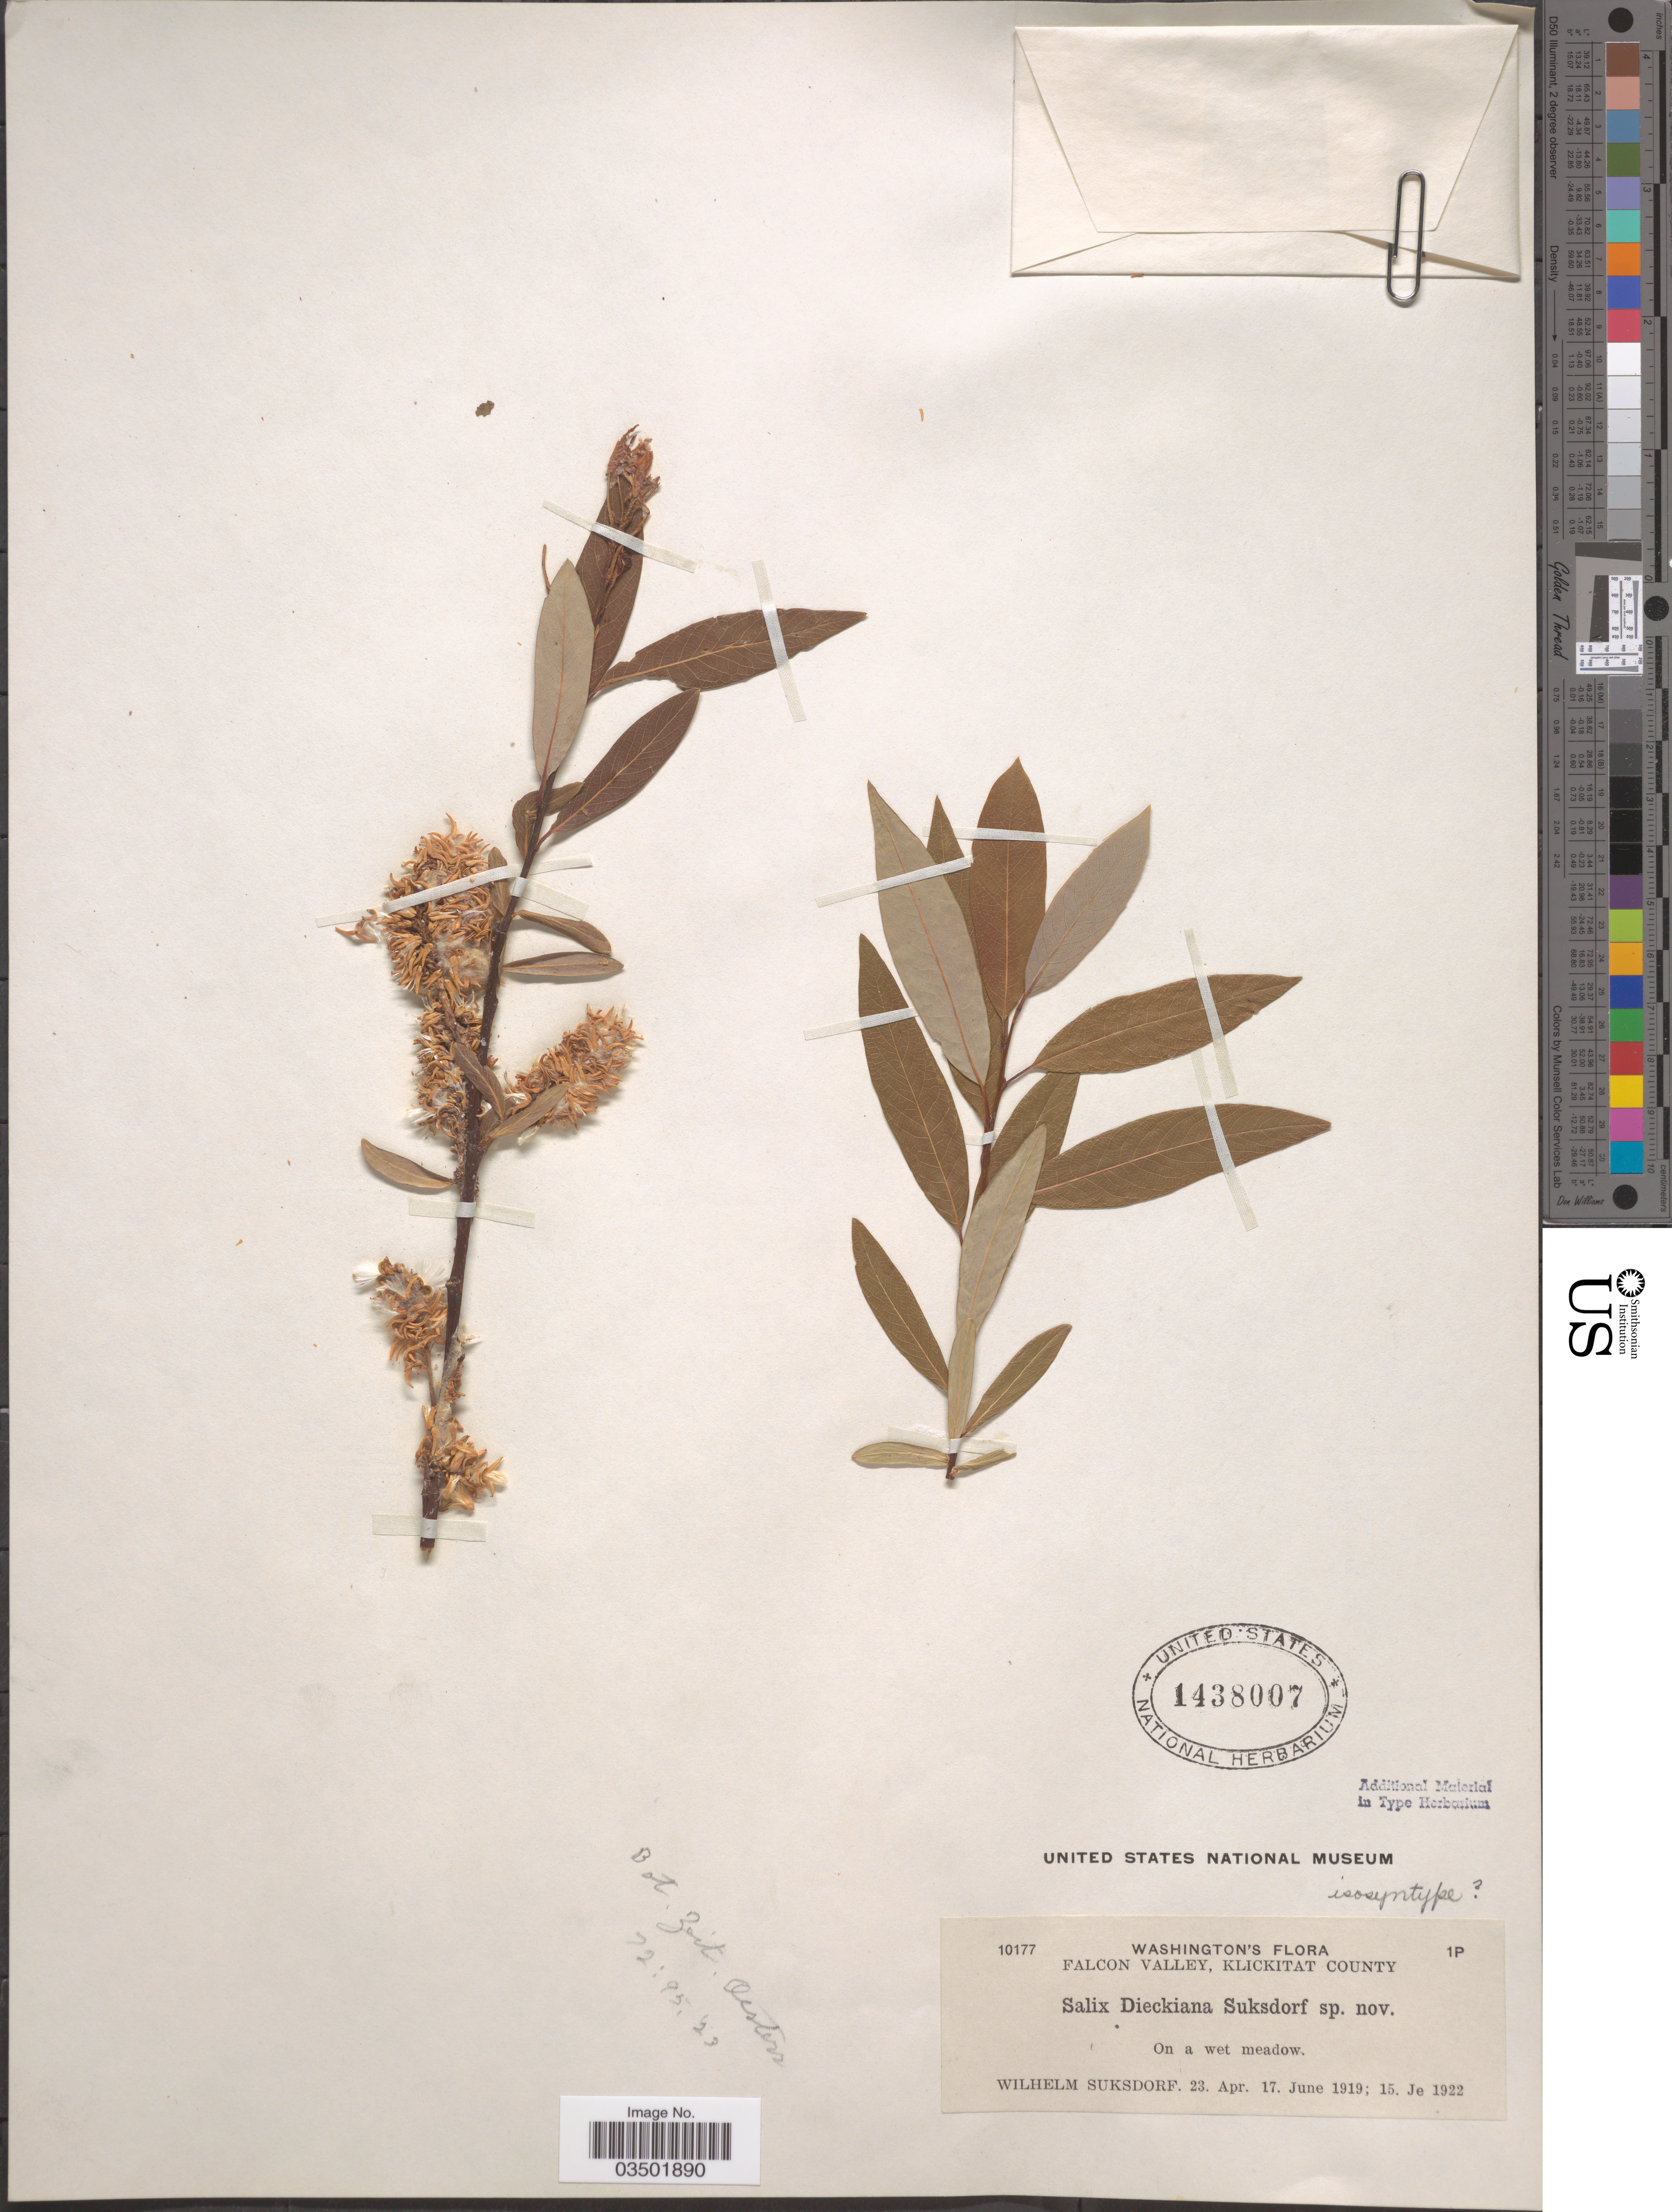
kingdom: Plantae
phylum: Tracheophyta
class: Magnoliopsida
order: Malpighiales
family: Salicaceae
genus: Salix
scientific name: Salix pedicellaris var. hypoglauca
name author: Fernald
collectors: W. N. Suksdorf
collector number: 10177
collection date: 1919-04-23/1922-06-15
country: United States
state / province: Washington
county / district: Klickitat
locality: Falcon Valley, Klickitat County. On a wet meadow.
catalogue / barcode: US 1438007